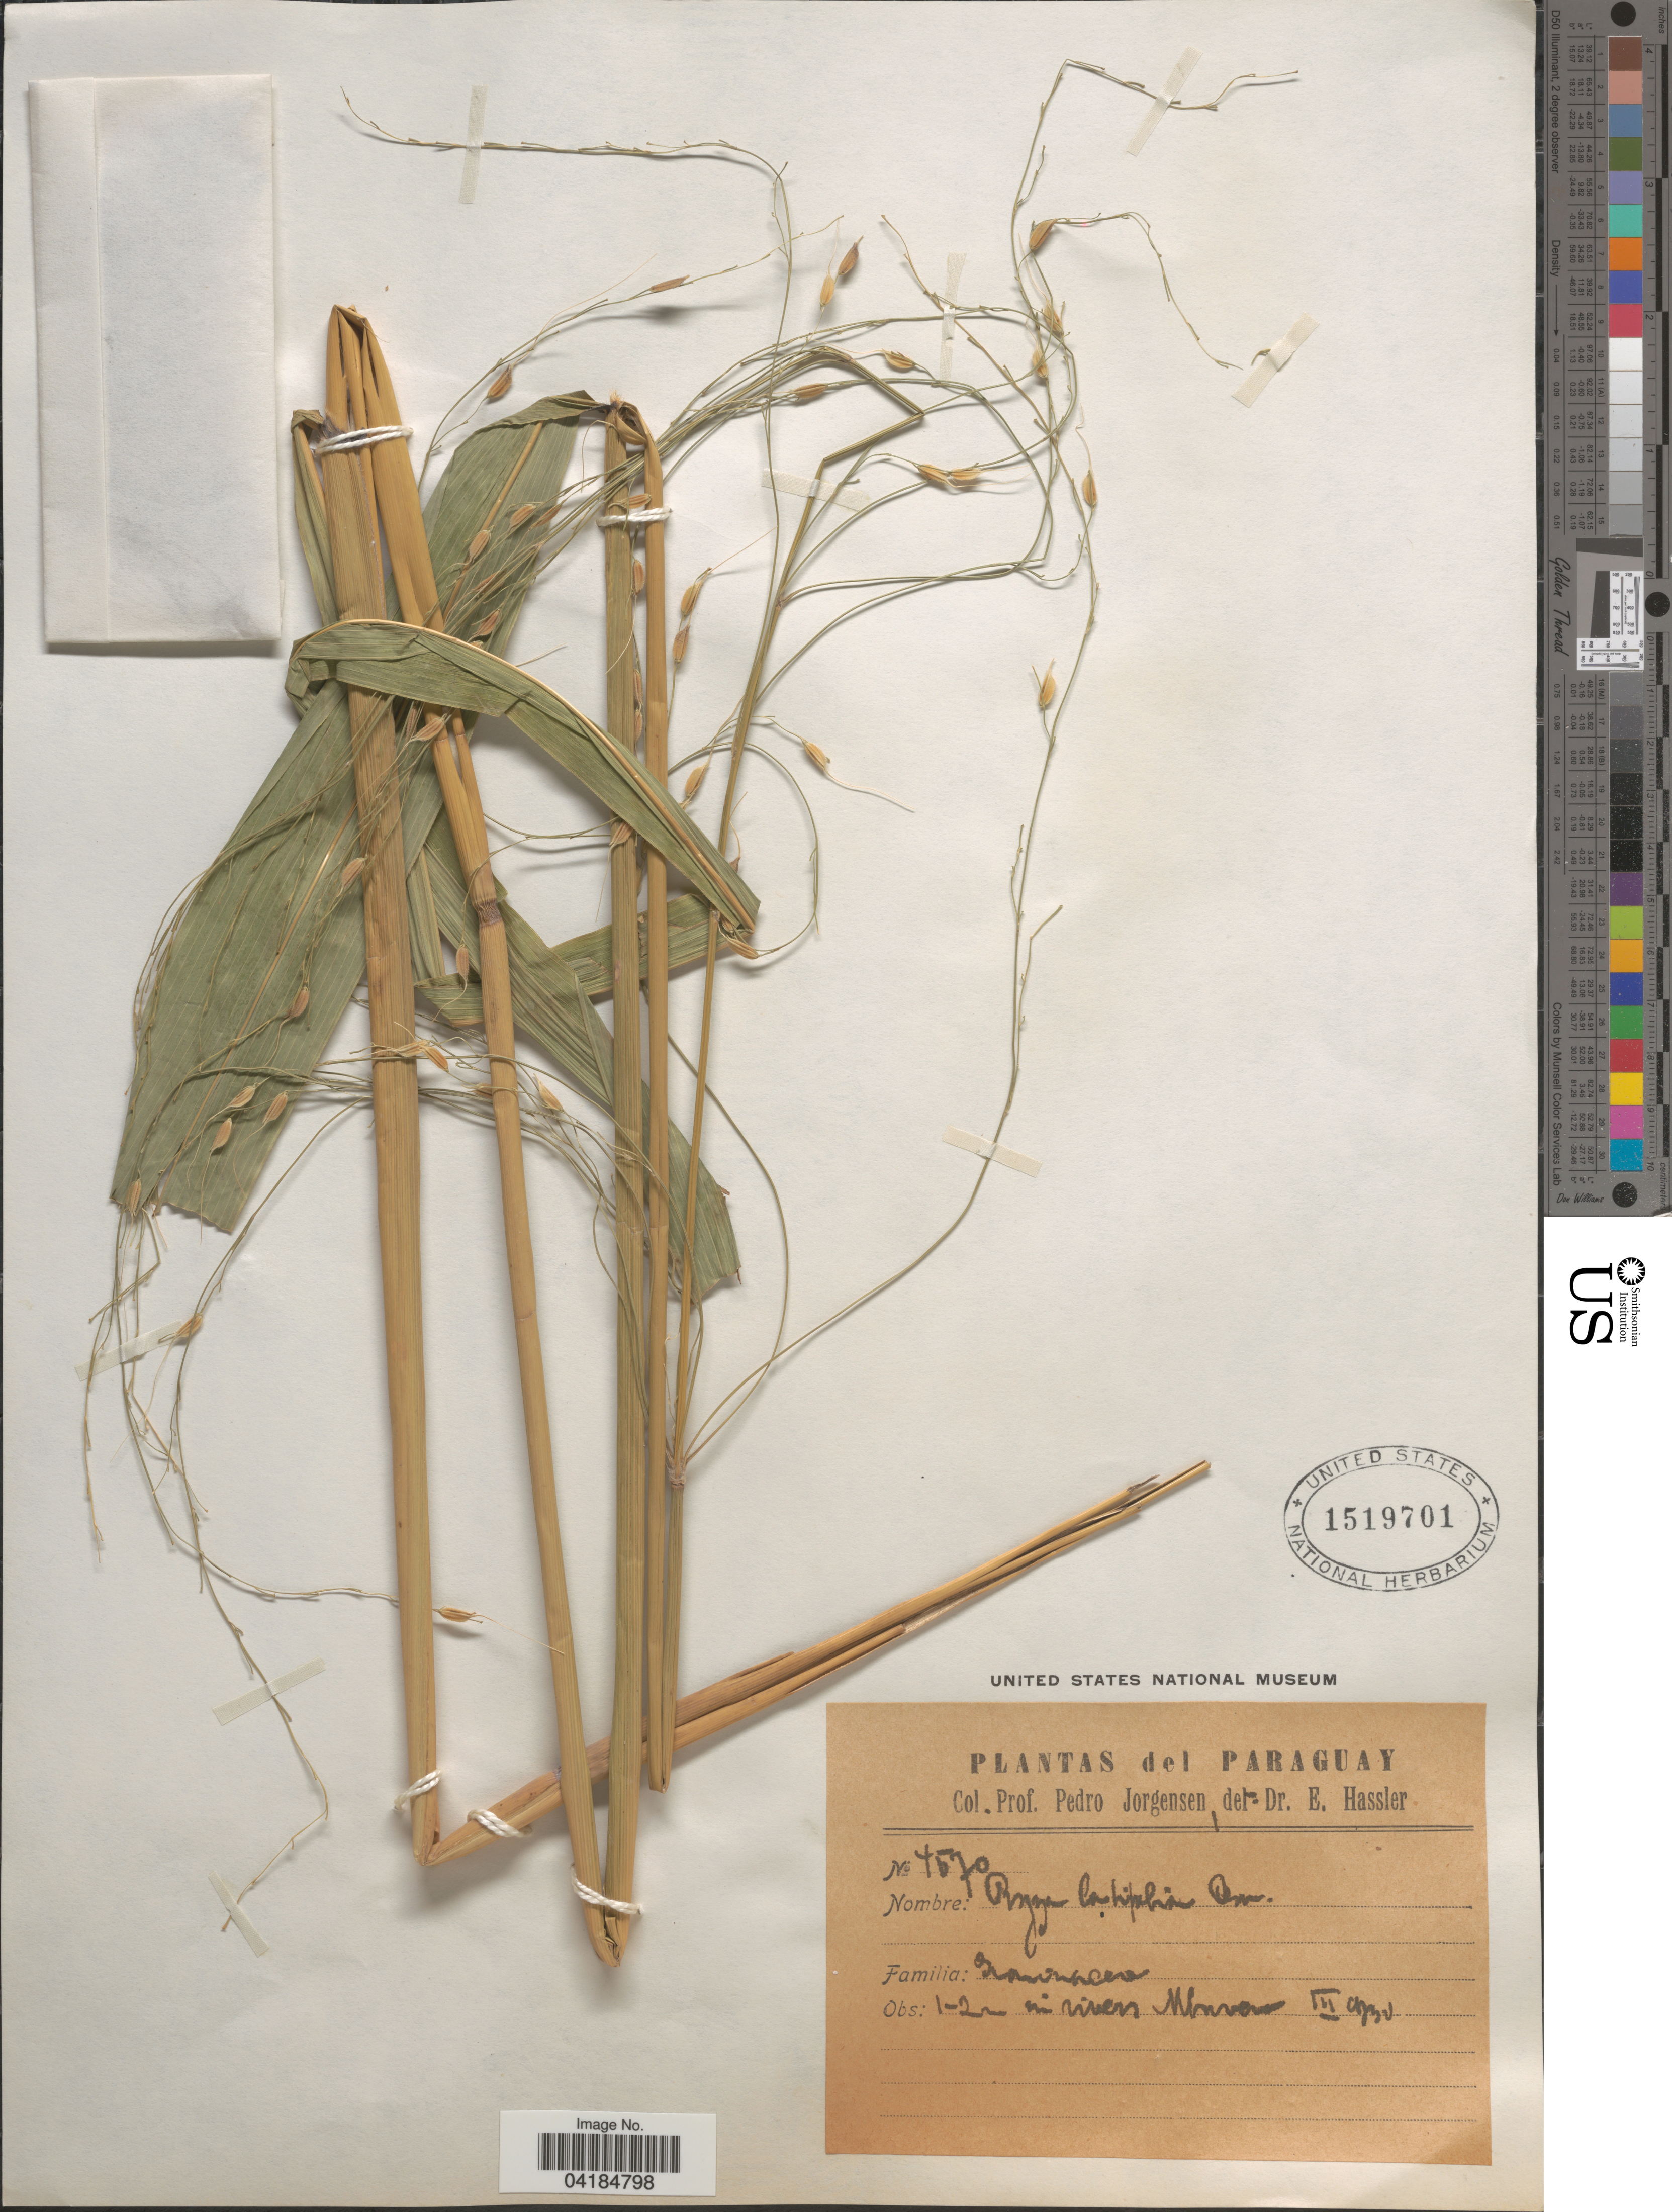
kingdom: Plantae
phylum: Tracheophyta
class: Liliopsida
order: Poales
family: Poaceae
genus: Oryza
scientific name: Oryza latifolia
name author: Desv.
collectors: P. Jörgensen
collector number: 4570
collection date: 1930-03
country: Paraguay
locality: In riveros Mbuvero [interpreted]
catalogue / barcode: US 1519701